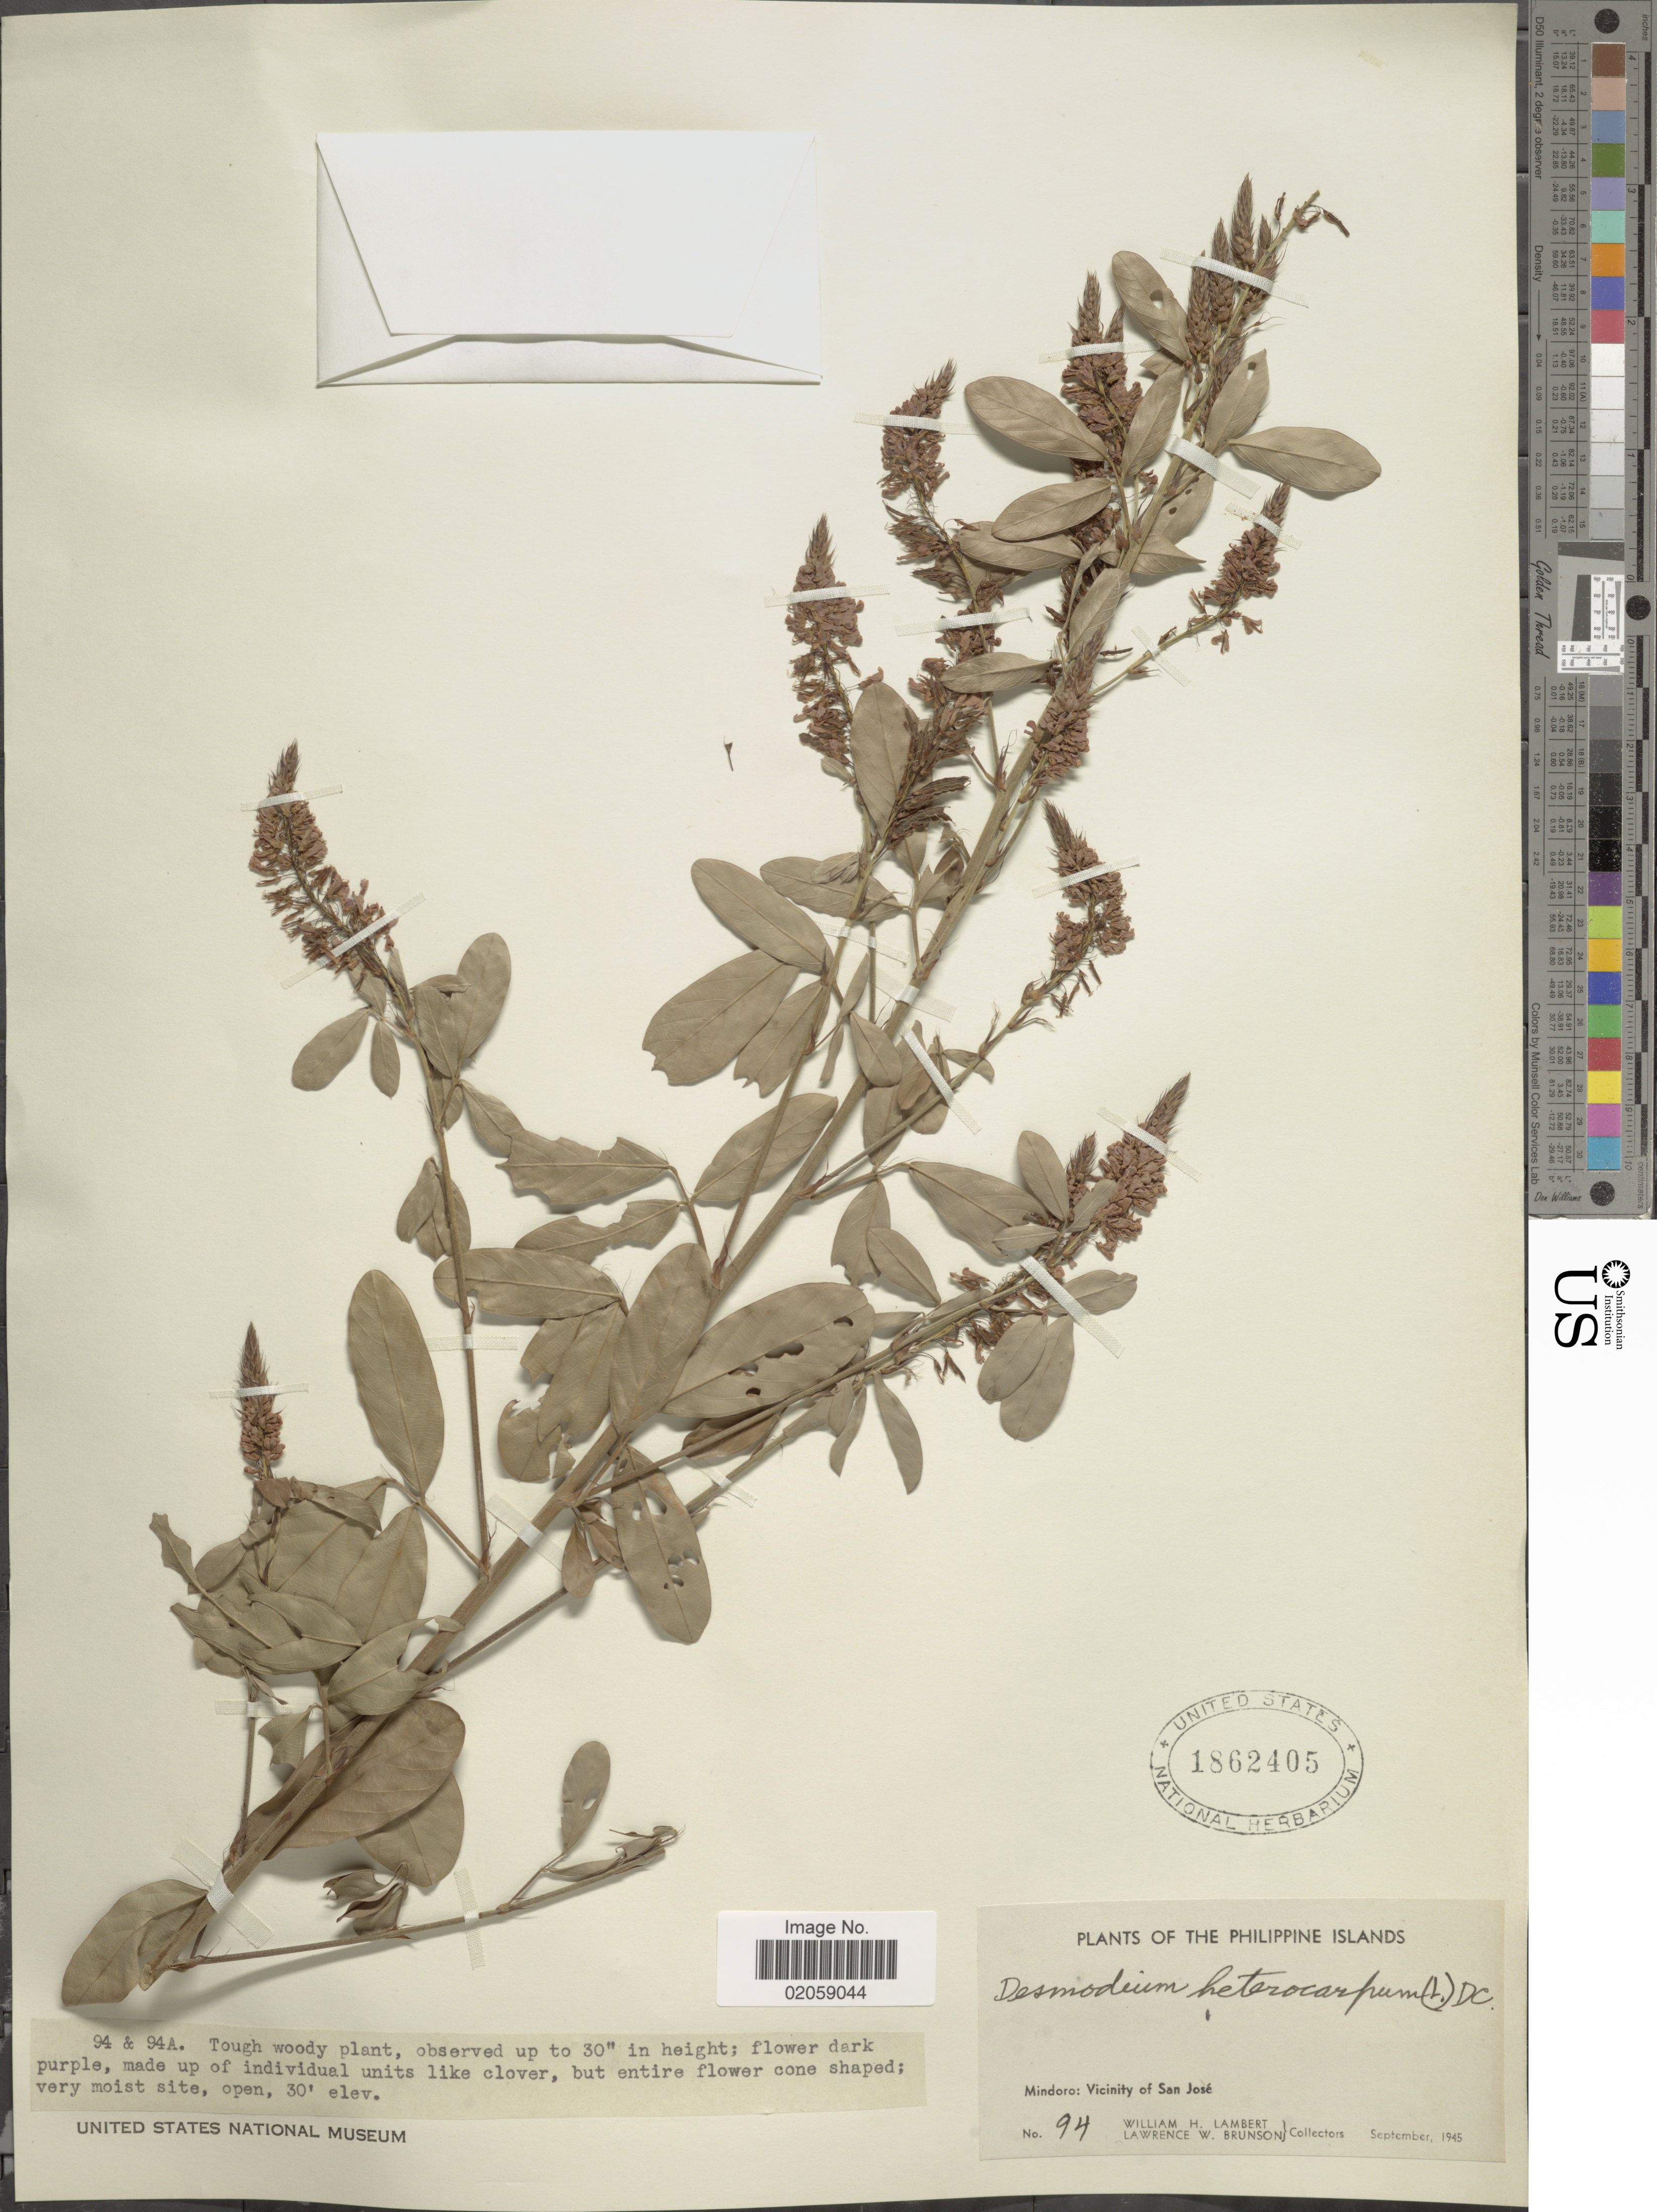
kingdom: Plantae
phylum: Tracheophyta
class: Magnoliopsida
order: Fabales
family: Fabaceae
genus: Grona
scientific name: Grona heterocarpos var. strigosa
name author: (Meeuwen) H. Ohashi & K. Ohashi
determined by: Strong, Mark T., (BOT), Smithsonian Institution - National Museum of Natural History (UNITED STATES)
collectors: W. Lambert & L. Brunson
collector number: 94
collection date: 1945-09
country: Philippines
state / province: Mimaropa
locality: Philippine Islands. Mindoro: Vicinity of San José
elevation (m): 9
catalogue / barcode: US 1862405